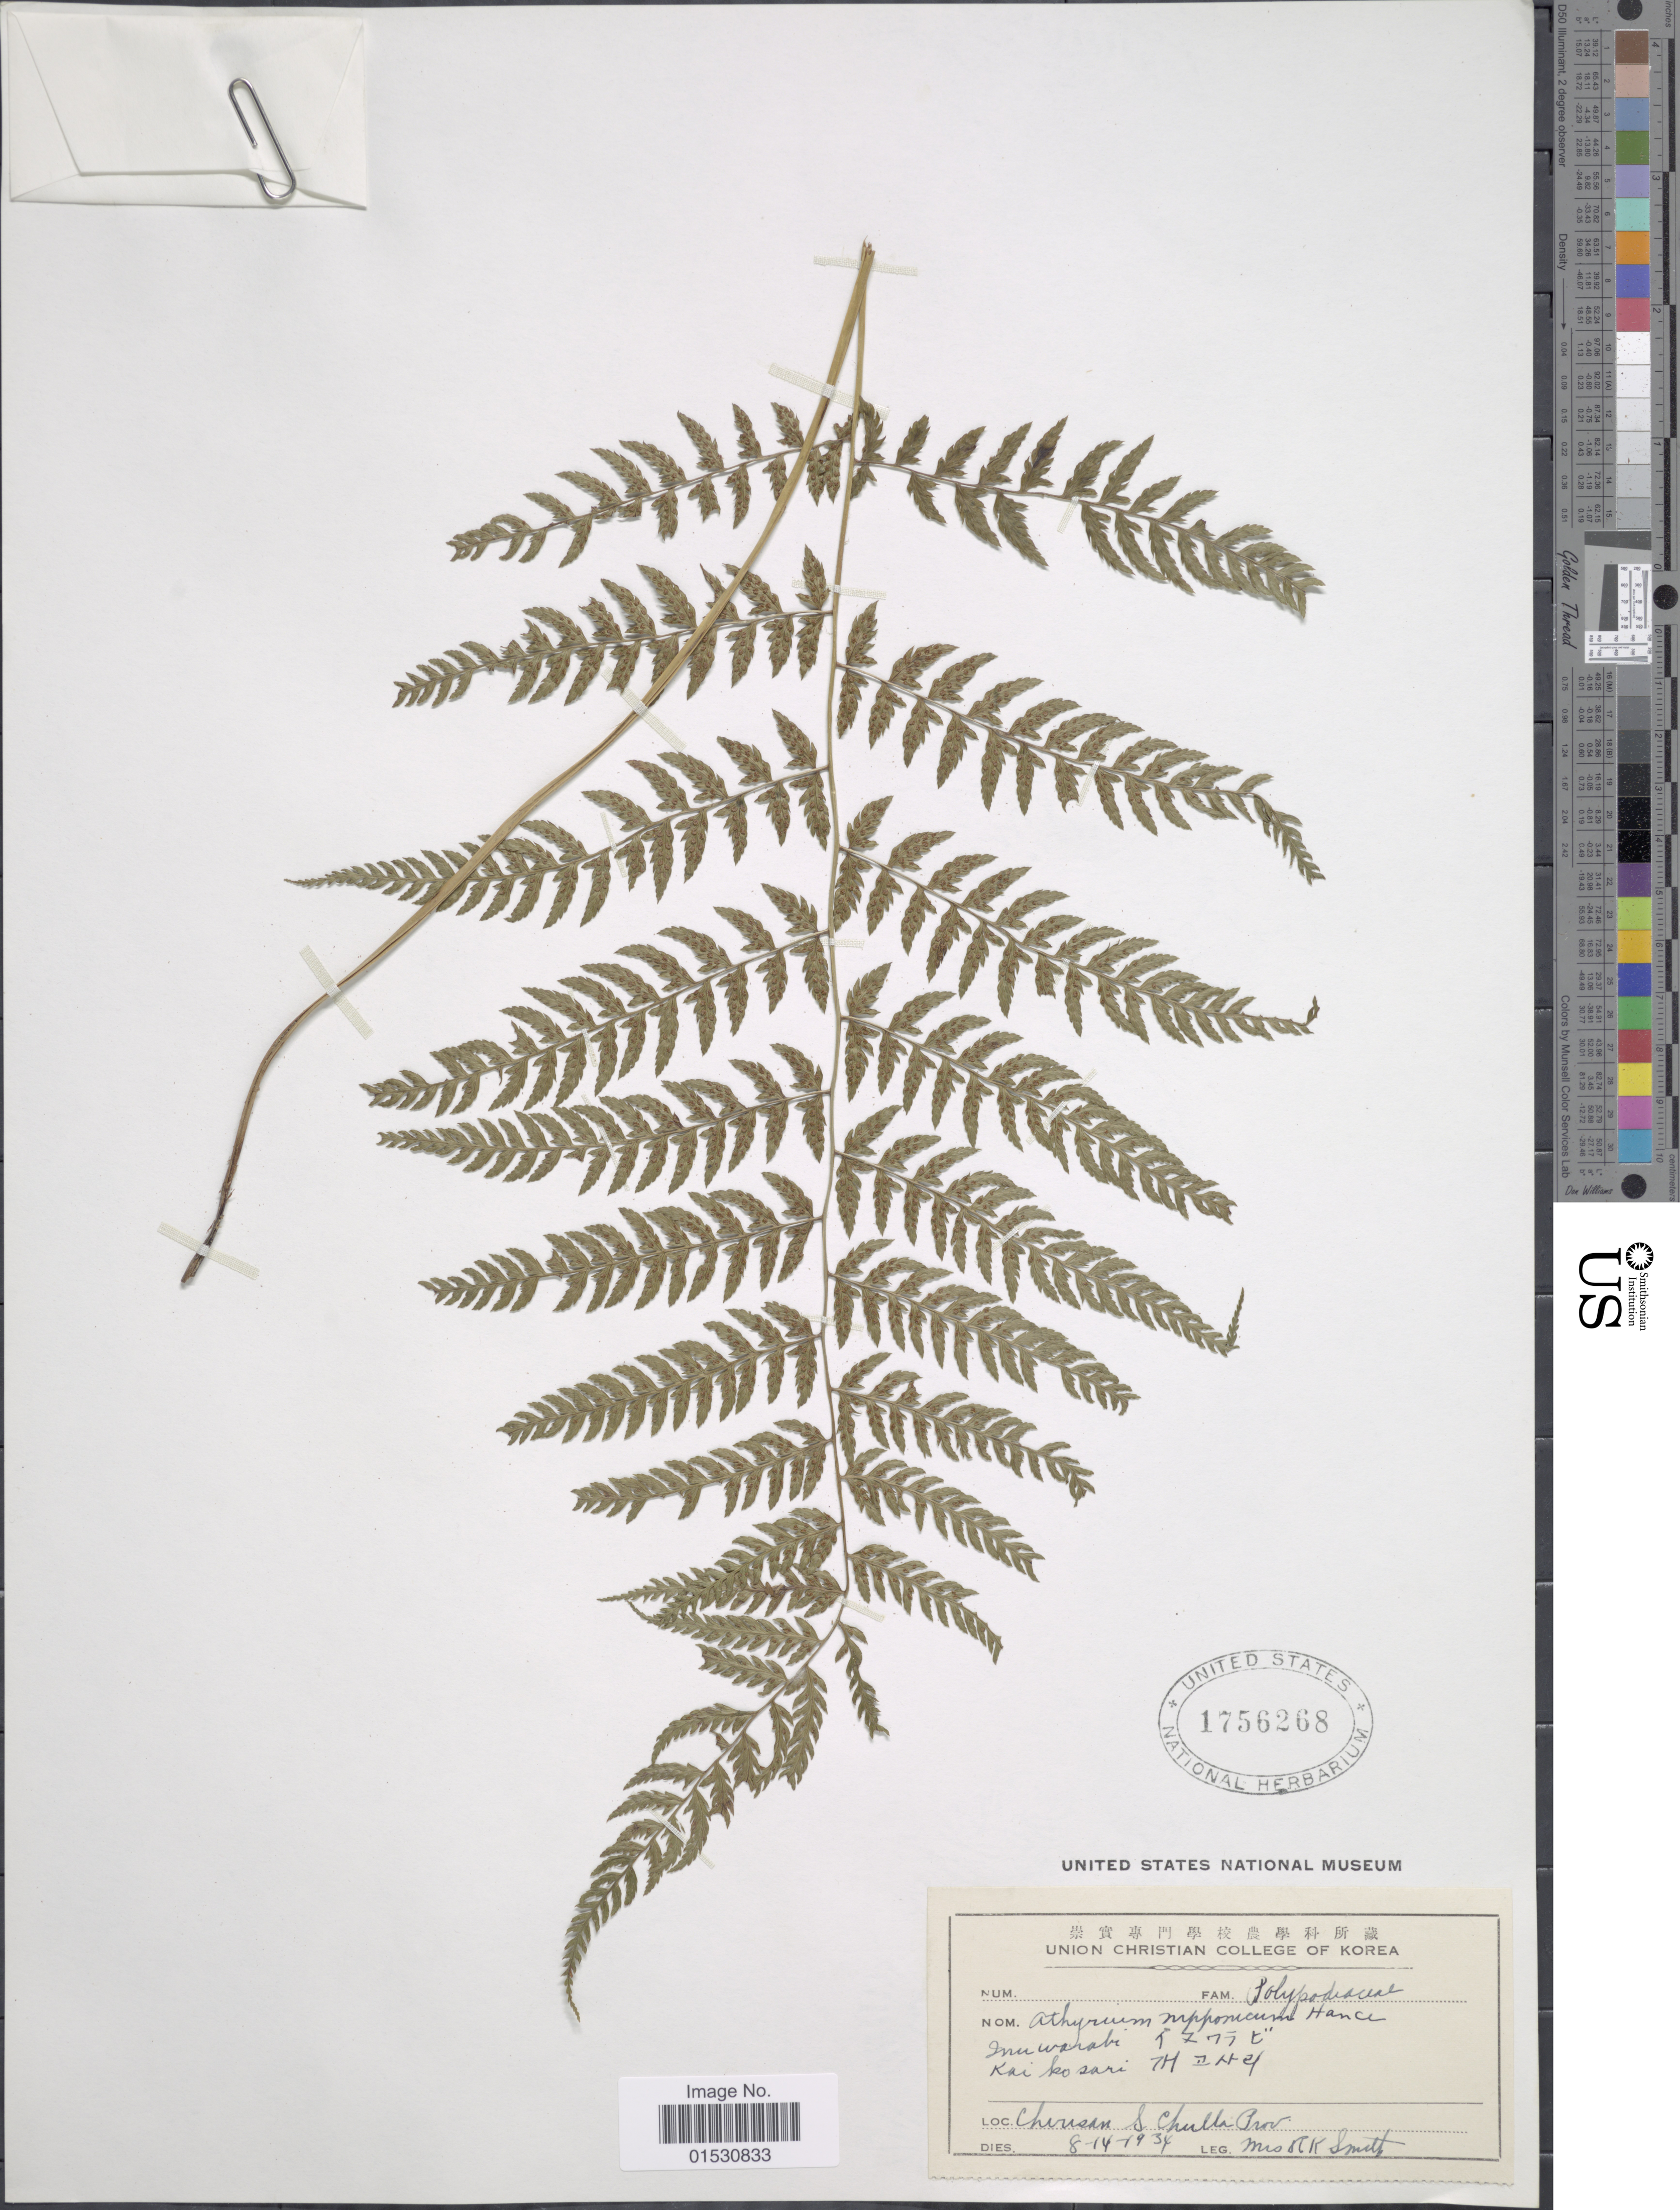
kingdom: Plantae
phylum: Tracheophyta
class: Polypodiopsida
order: Polypodiales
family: Athyriaceae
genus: Athyrium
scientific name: Athyrium nipponicum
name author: (Mett.) Hance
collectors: Mrs. R. K. Smith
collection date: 1934-08-14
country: South Korea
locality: Chirisan S Chulla Prov.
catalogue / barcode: US 1756268